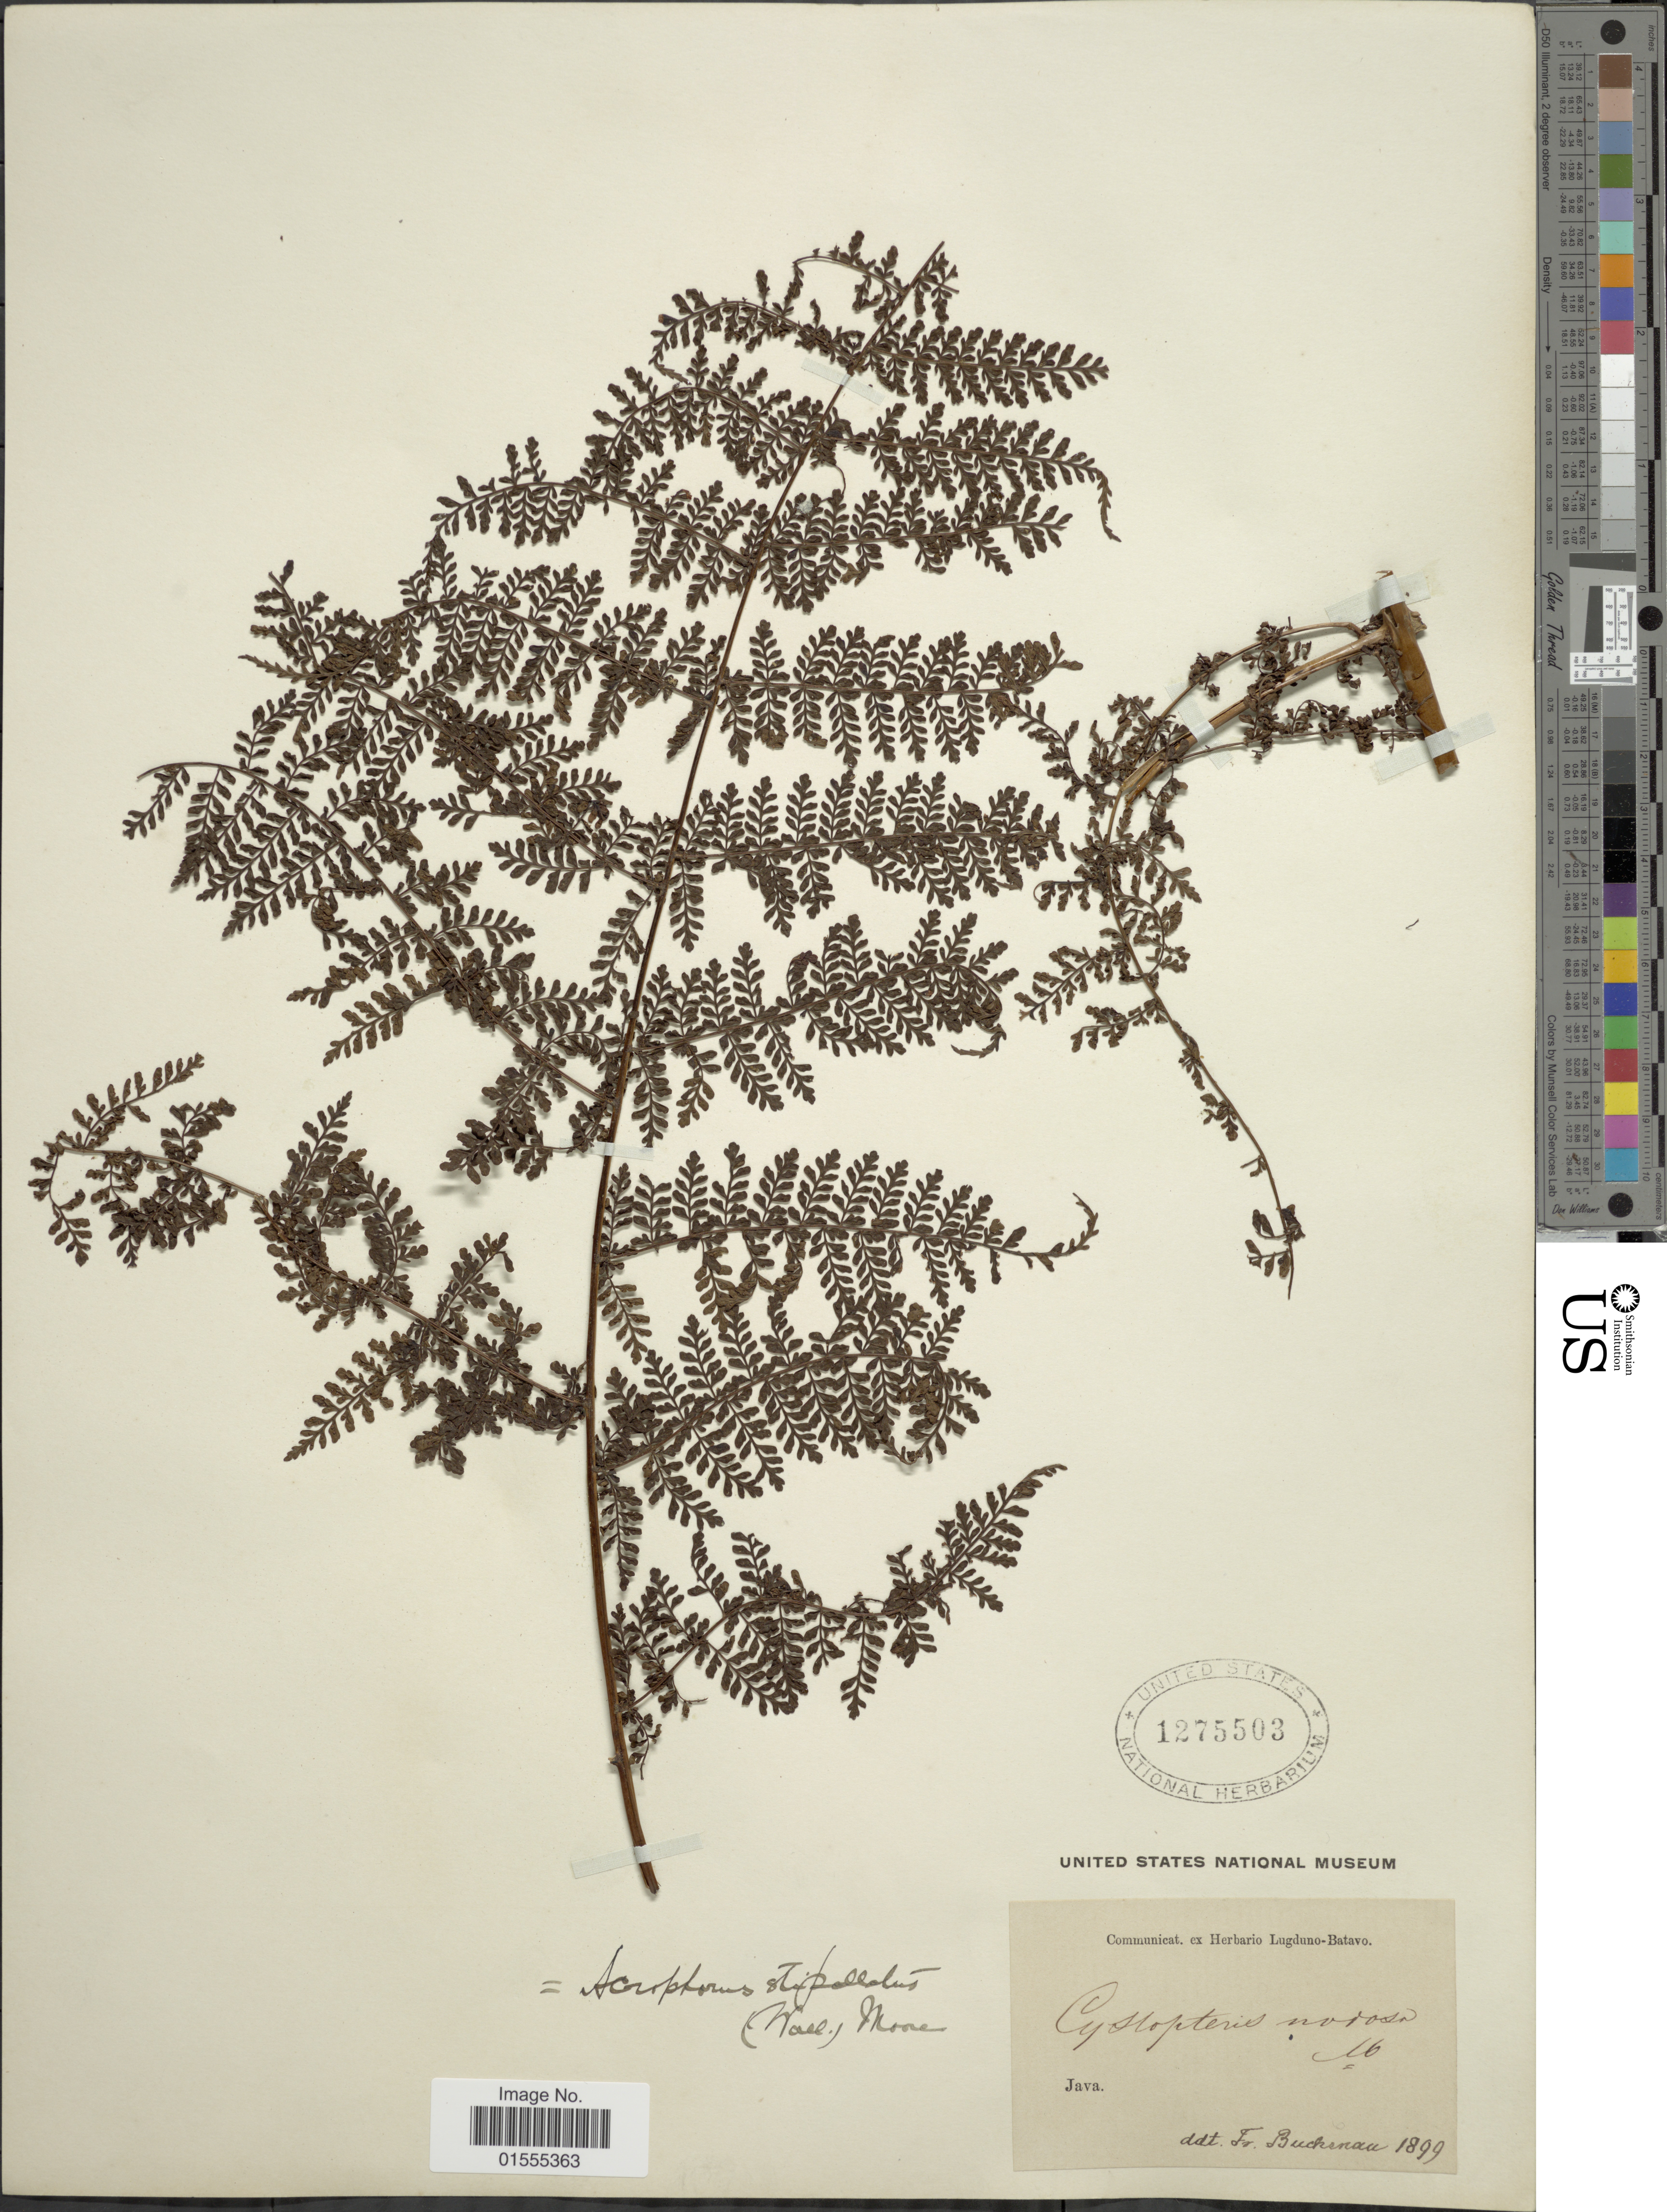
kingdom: Plantae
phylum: Tracheophyta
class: Polypodiopsida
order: Polypodiales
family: Dryopteridaceae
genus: Dryopteris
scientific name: Dryopteris nodosa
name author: (C. Presl) Li Bing Zhang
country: Indonesia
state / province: Java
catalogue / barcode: US 1275503